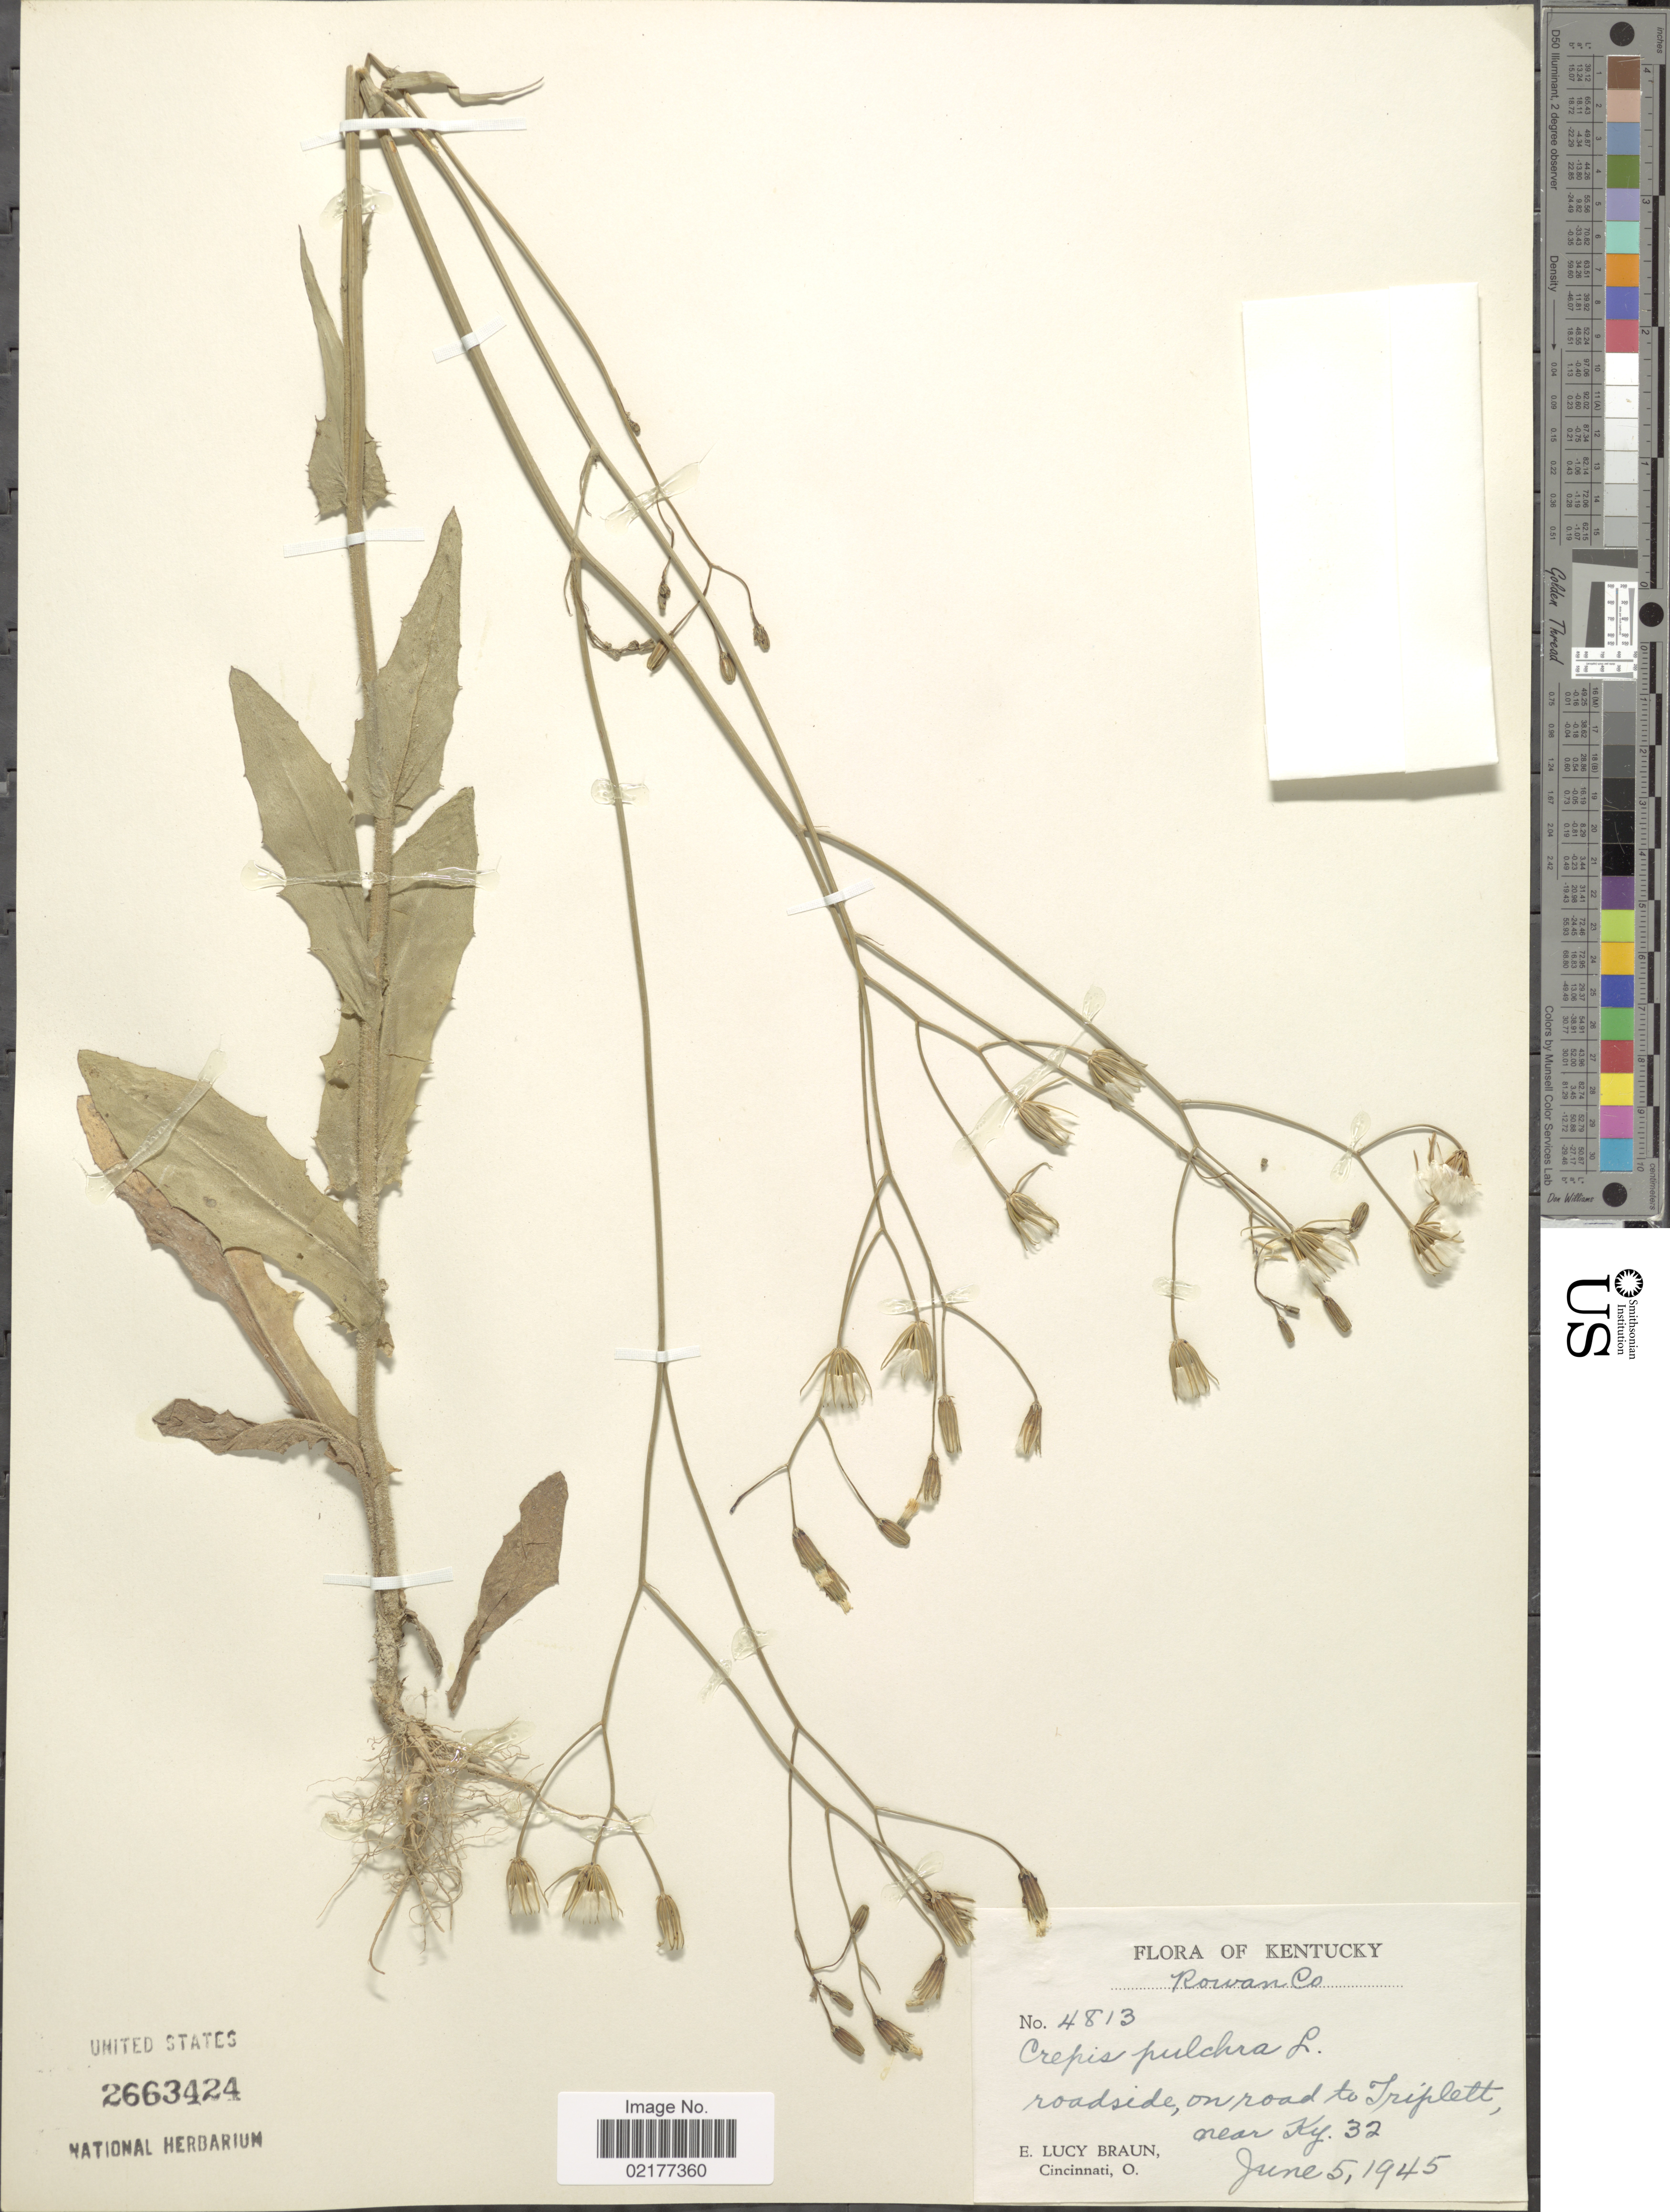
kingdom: Plantae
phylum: Tracheophyta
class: Magnoliopsida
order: Asterales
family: Asteraceae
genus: Crepis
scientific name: Crepis pulchra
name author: L.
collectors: E. L. Braun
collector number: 4813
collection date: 1945-06-05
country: United States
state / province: Kentucky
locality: Rowan Co, roadside, on road to Triplett, near Ky. 32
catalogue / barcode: US 2663424